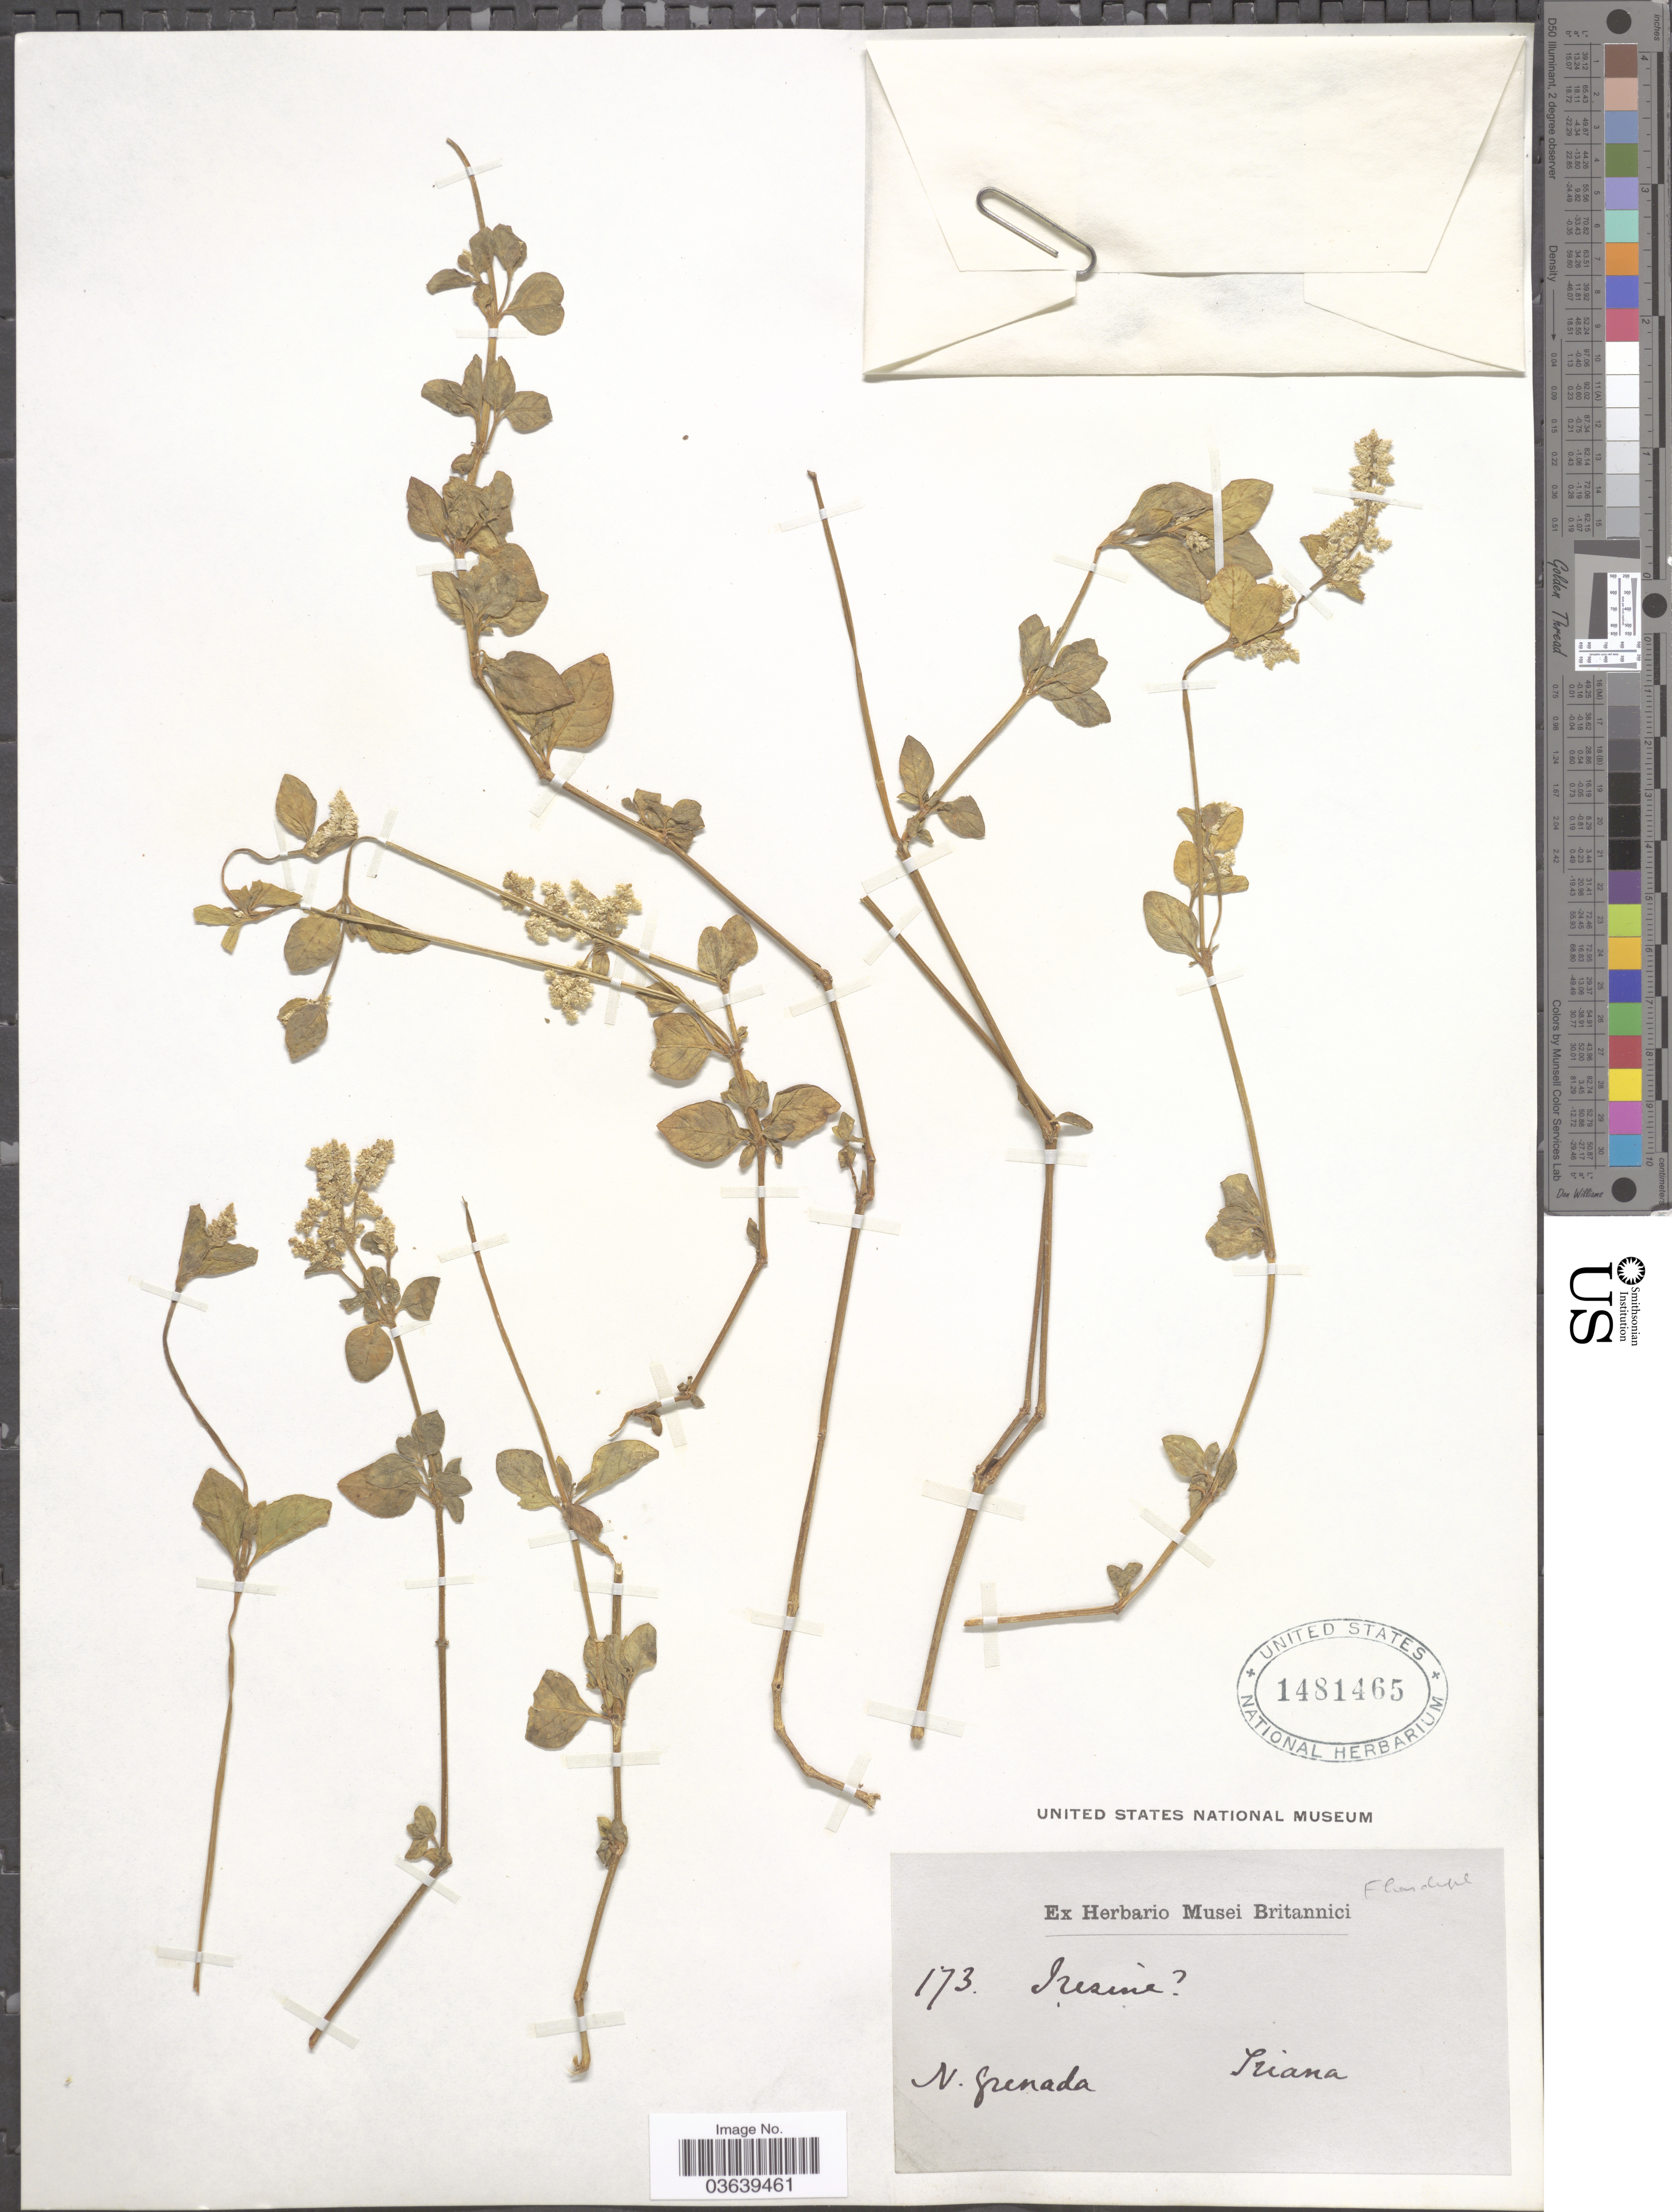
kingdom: Plantae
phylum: Tracheophyta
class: Magnoliopsida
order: Caryophyllales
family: Amaranthaceae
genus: Iresine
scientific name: Iresine diffusa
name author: Humb. & Bonpl. ex Willd.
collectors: Triana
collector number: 173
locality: N. Grenada.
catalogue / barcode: US 1481465